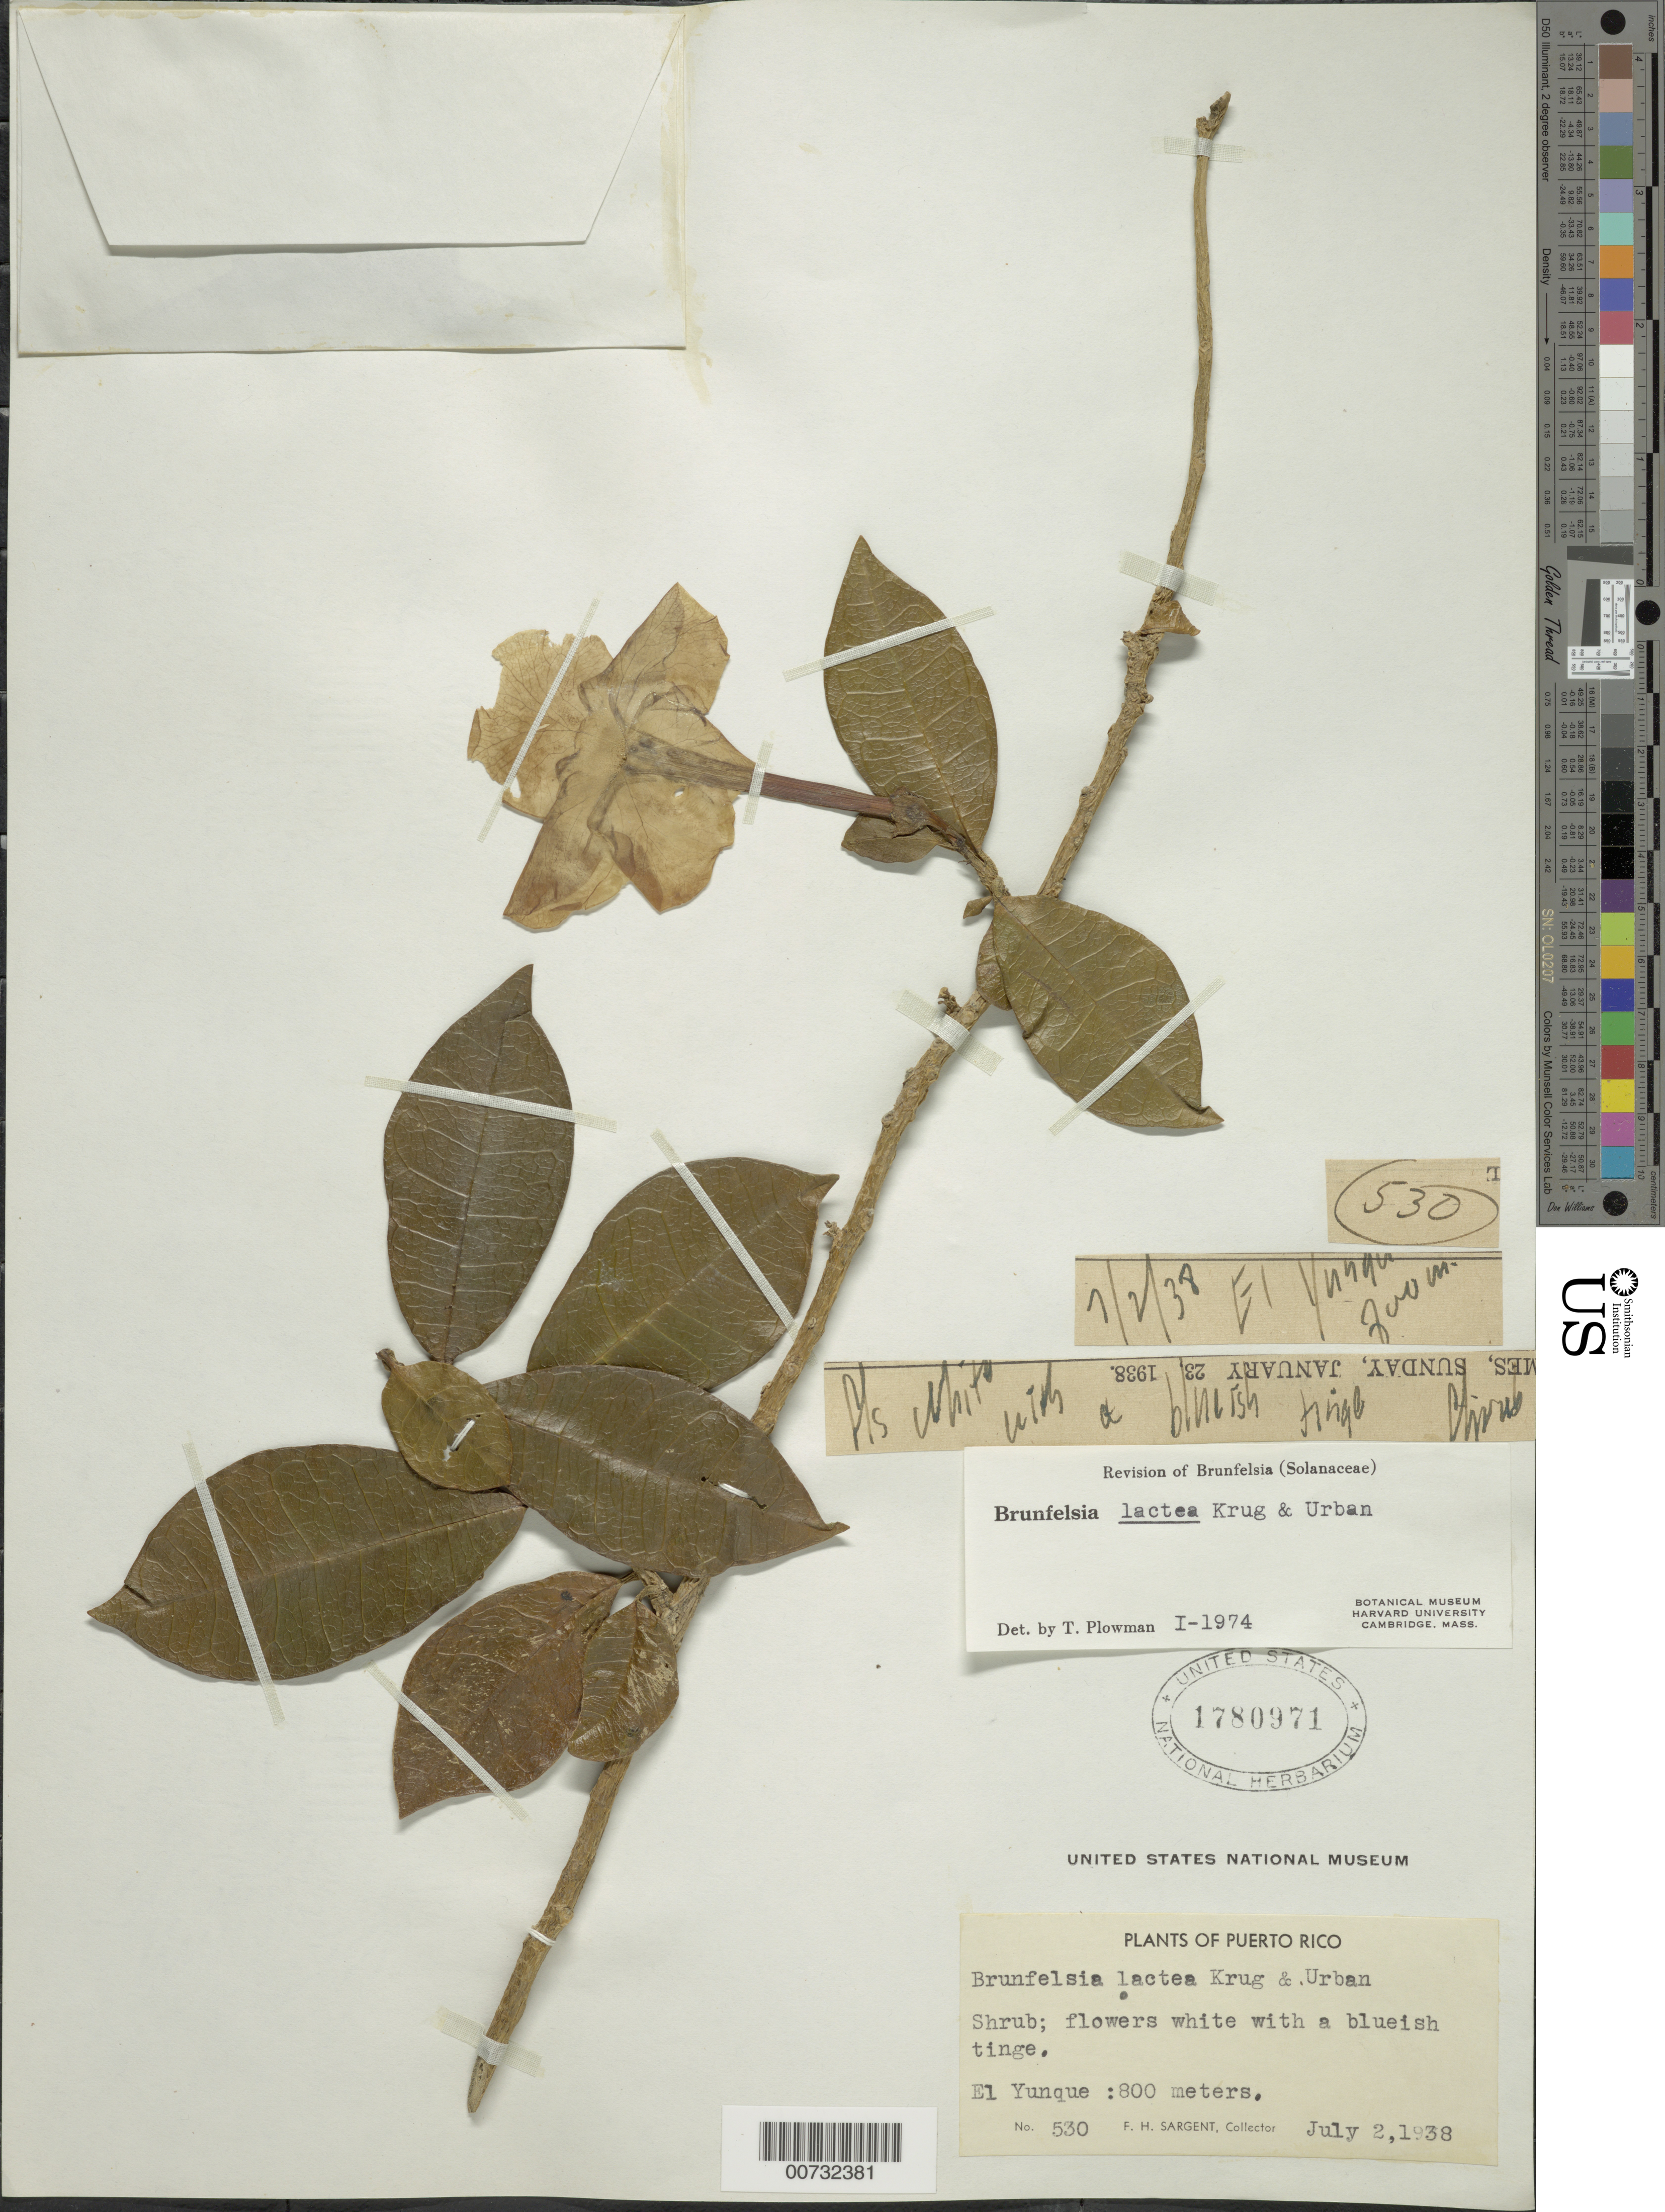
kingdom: Plantae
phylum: Tracheophyta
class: Magnoliopsida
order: Solanales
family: Solanaceae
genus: Brunfelsia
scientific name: Brunfelsia lactea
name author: Krug & Urb.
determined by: Plowman, Timothy C.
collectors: F. H. Sargent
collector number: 530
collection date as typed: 02 Jul 1938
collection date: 1938-07-02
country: Puerto Rico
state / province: Río Grande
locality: El Yunque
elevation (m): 800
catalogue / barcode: US 1780971